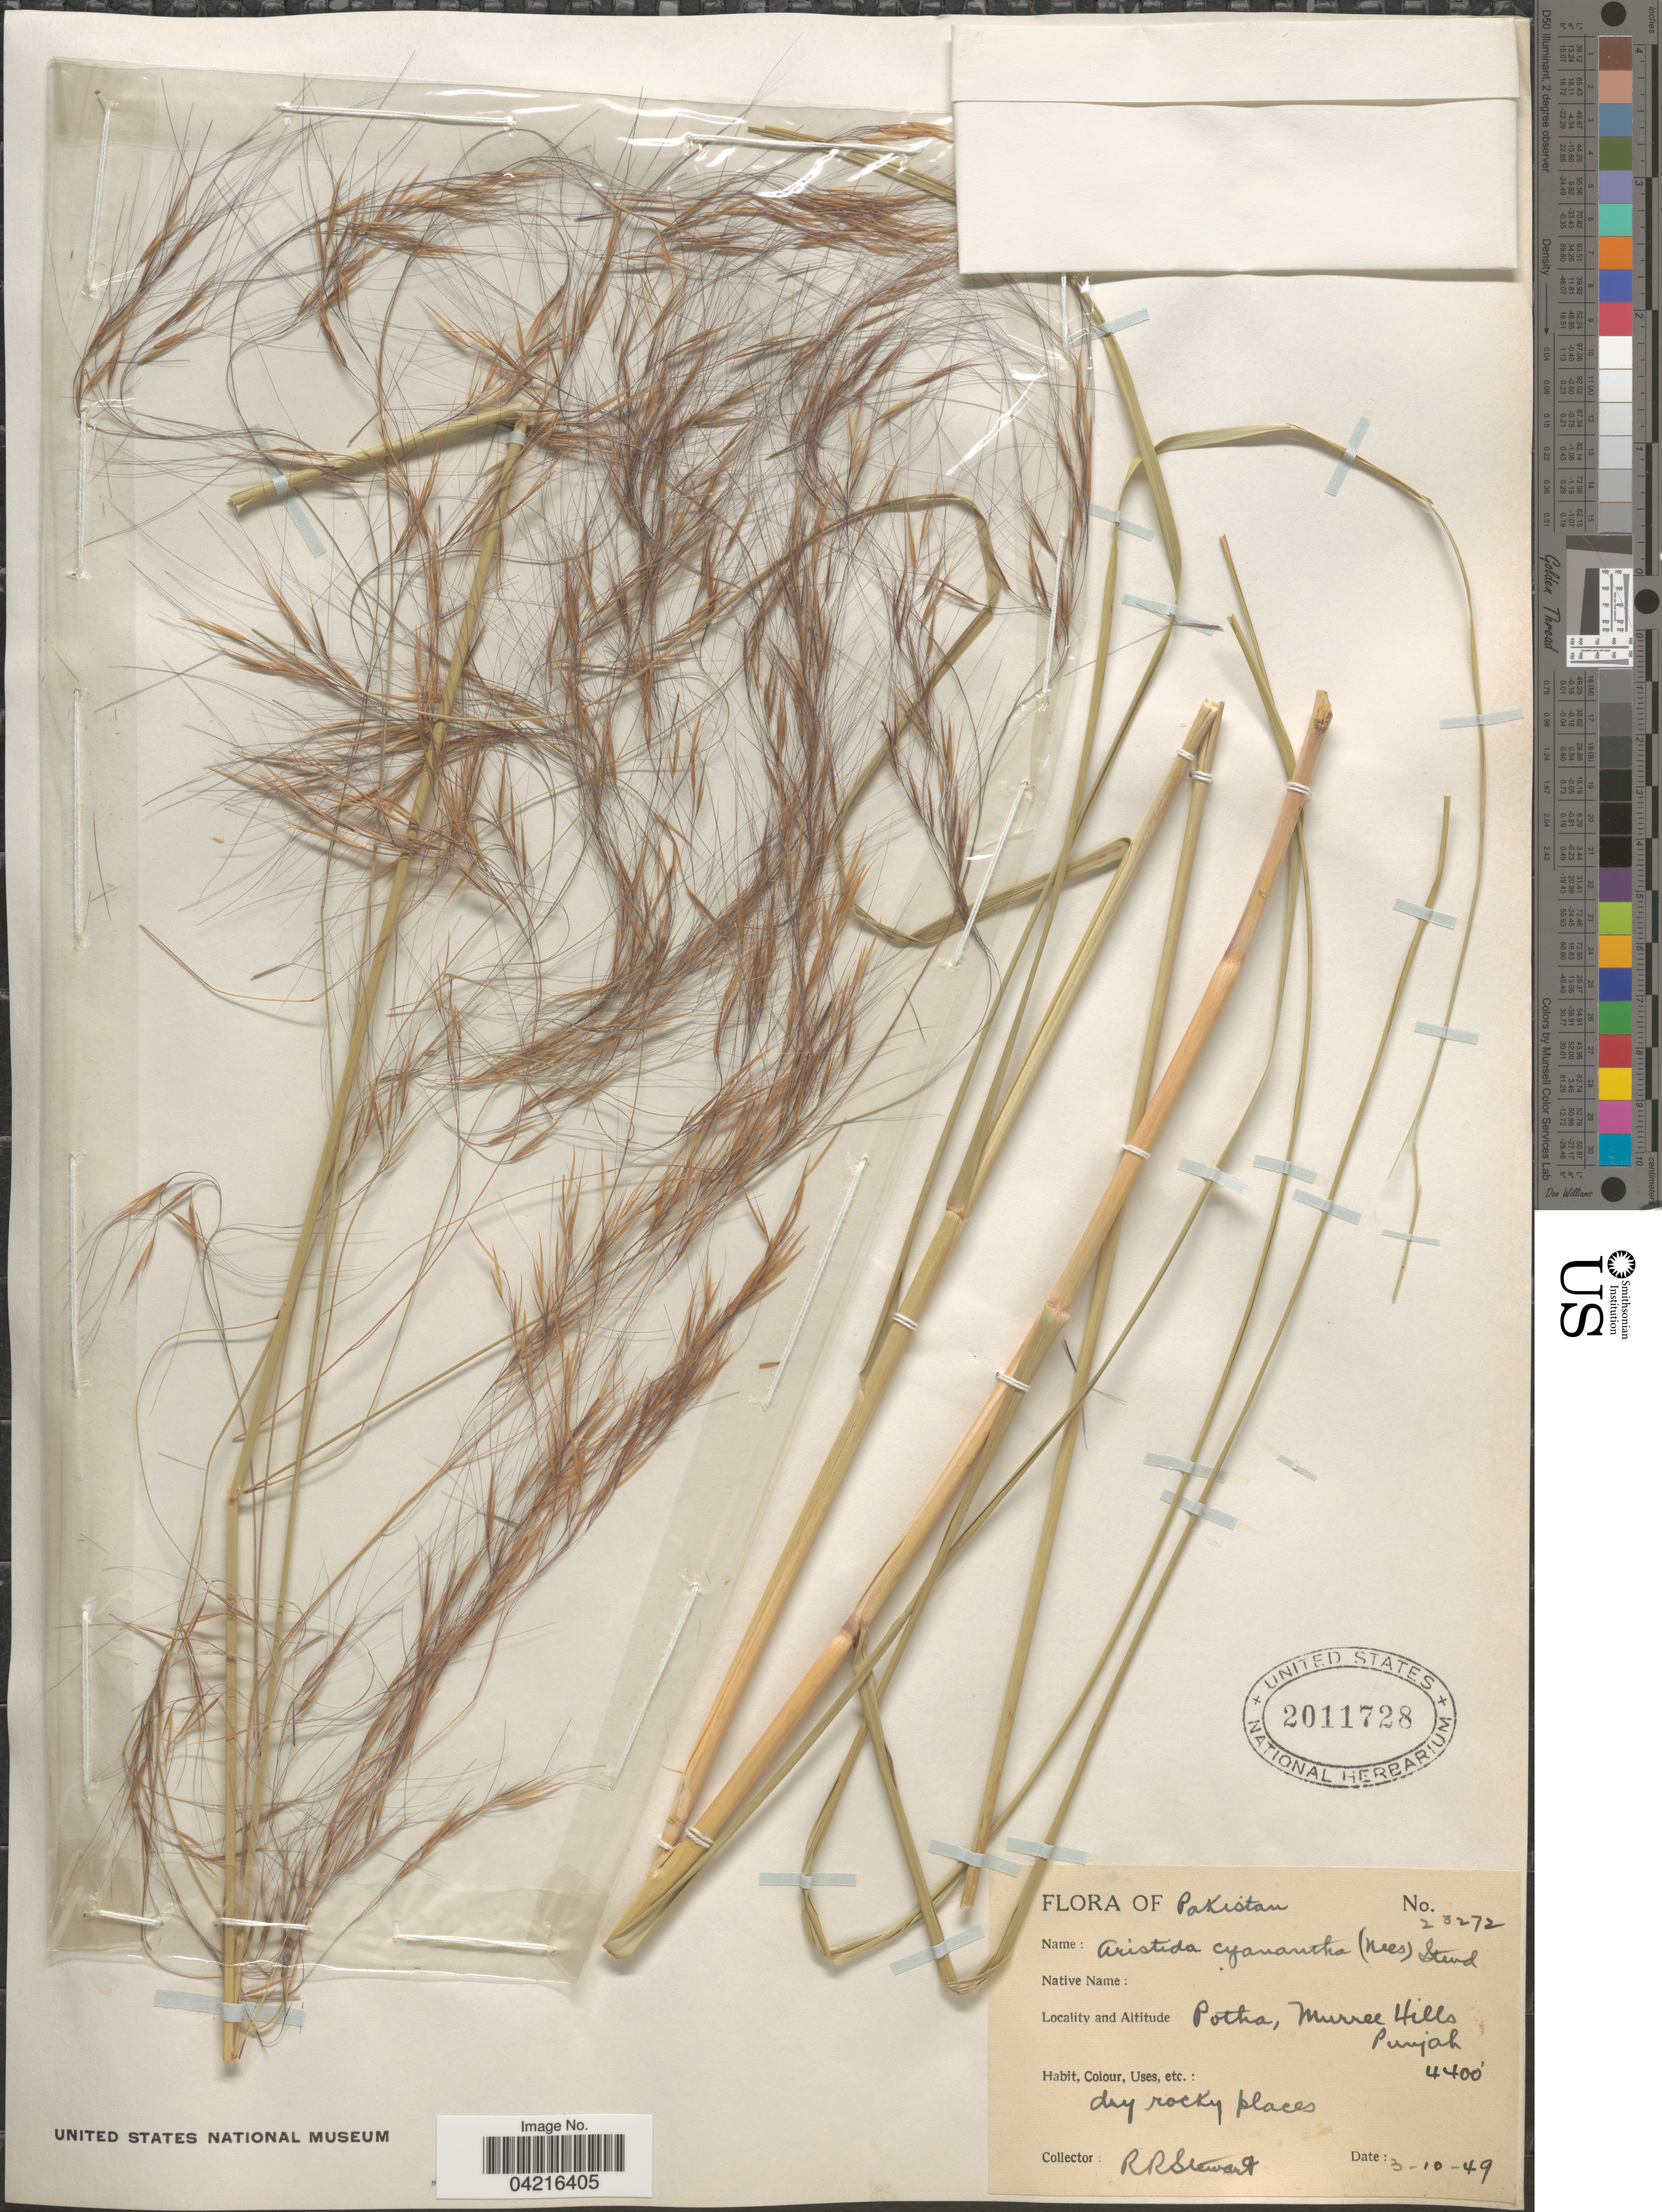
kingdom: Plantae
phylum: Tracheophyta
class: Liliopsida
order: Poales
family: Poaceae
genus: Aristida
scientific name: Aristida cyanantha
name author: Nees ex Steud.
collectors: R. Stewart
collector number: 23272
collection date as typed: Transcribed d/m/y: 3/10/49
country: Pakistan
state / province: Punjab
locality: Potha, Murree Hills.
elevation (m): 1341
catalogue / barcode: US 2011728